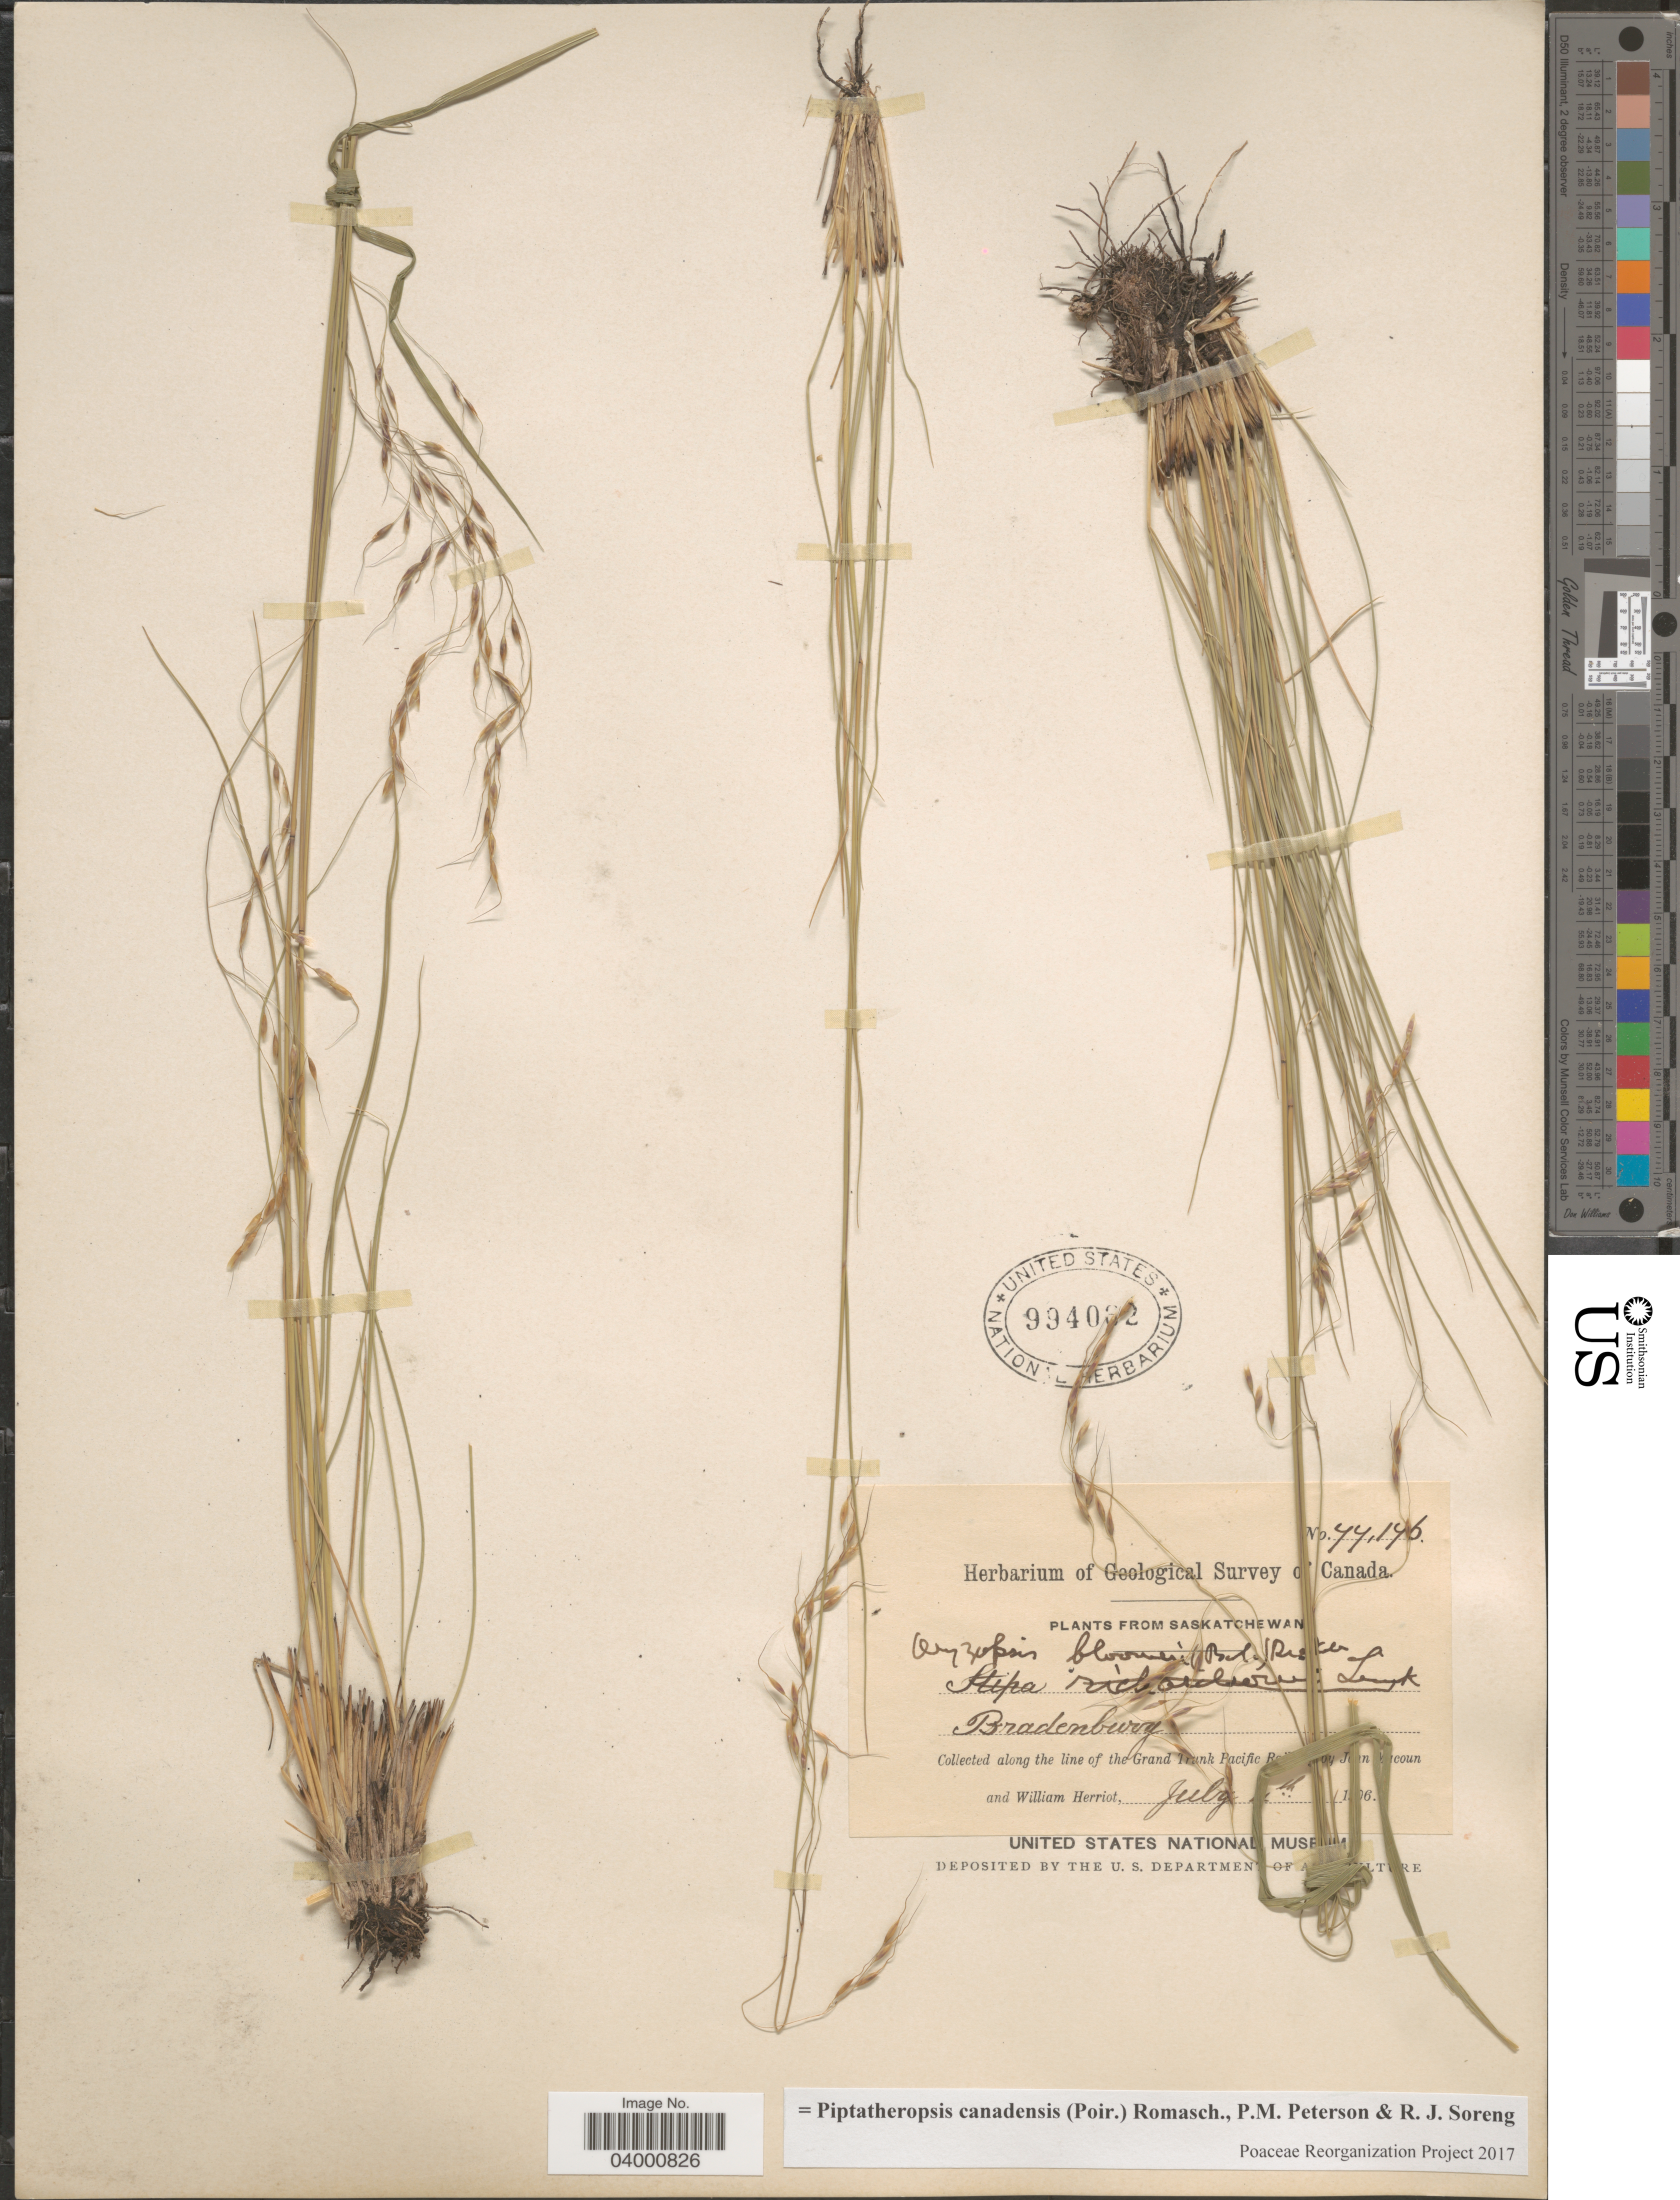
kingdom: Plantae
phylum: Tracheophyta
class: Liliopsida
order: Poales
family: Poaceae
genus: Piptatheropsis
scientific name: Piptatheropsis canadensis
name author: (Poir.) Romasch. et al.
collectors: J. Macoun & W. Herriot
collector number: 77176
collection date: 1906-07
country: Canada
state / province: Saskatchewan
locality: Bradenburg. Along the line of the Grand Trunk Pacific Railway.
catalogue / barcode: US 994062